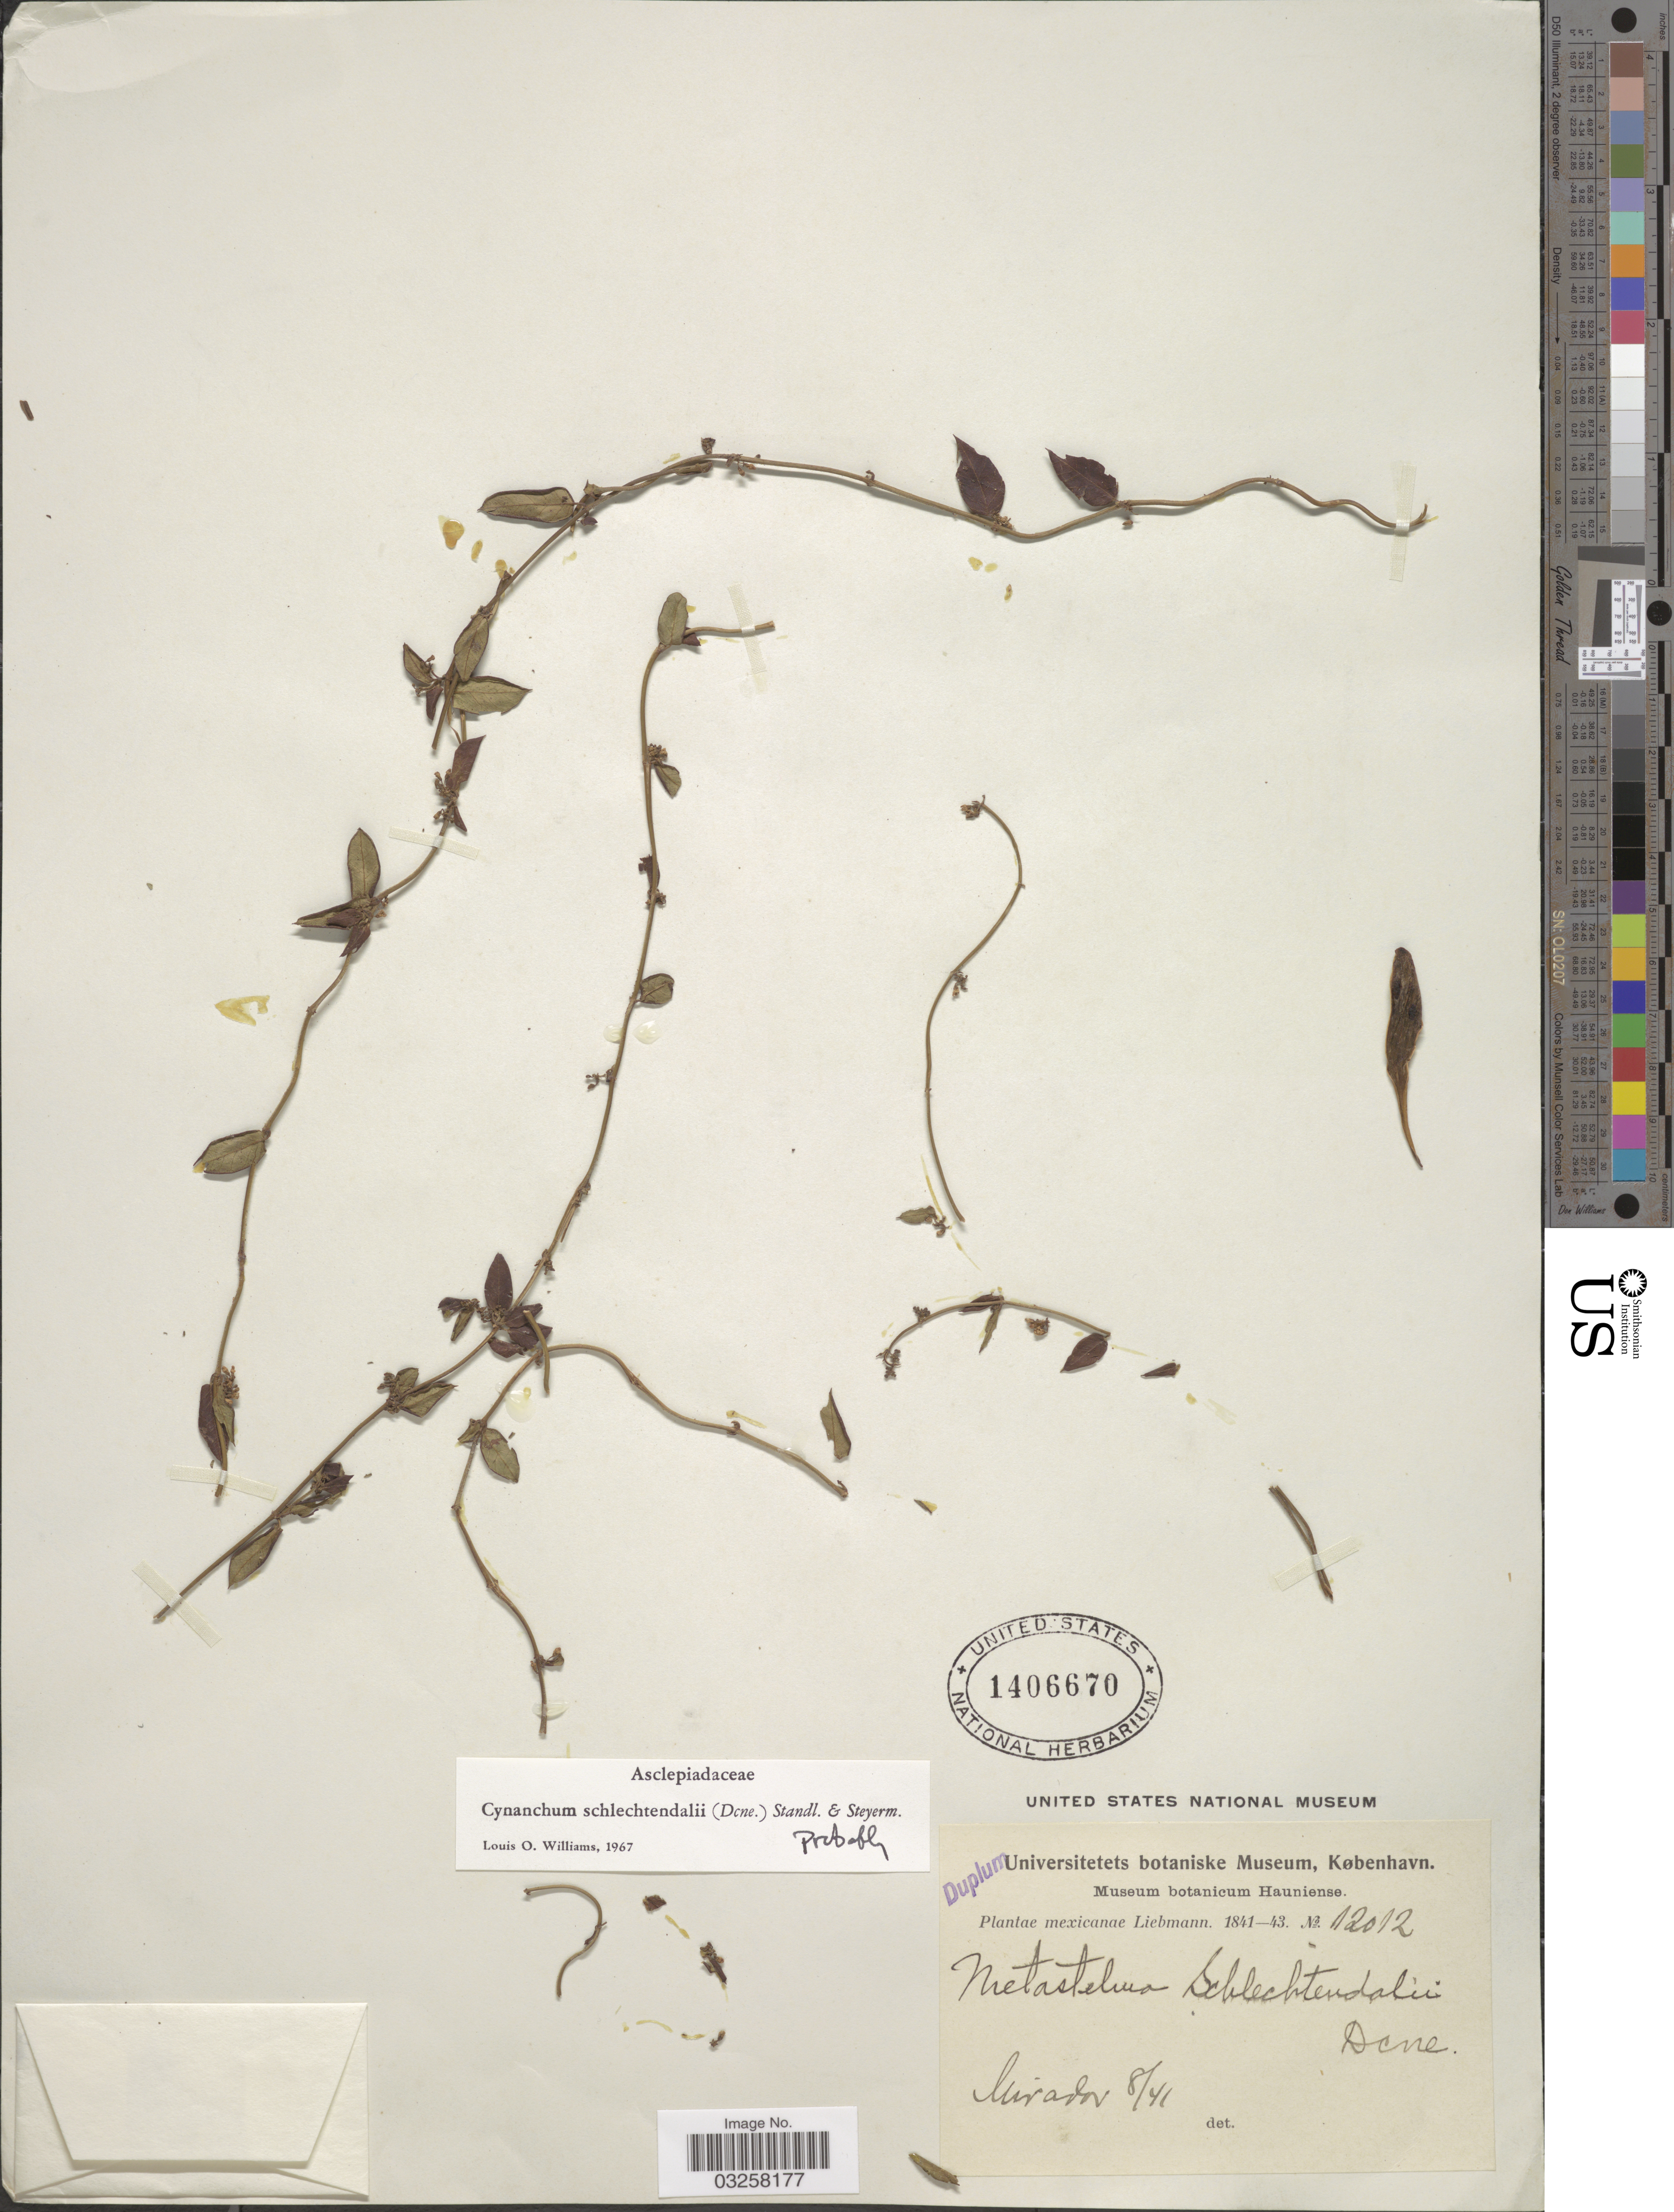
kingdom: Plantae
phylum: Tracheophyta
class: Magnoliopsida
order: Gentianales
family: Apocynaceae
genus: Metastelma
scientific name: Metastelma schlechtendalii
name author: Decne.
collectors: Liebmann, --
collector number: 12012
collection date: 1841-08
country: Mexico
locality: Mirador.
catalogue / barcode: US 1406670